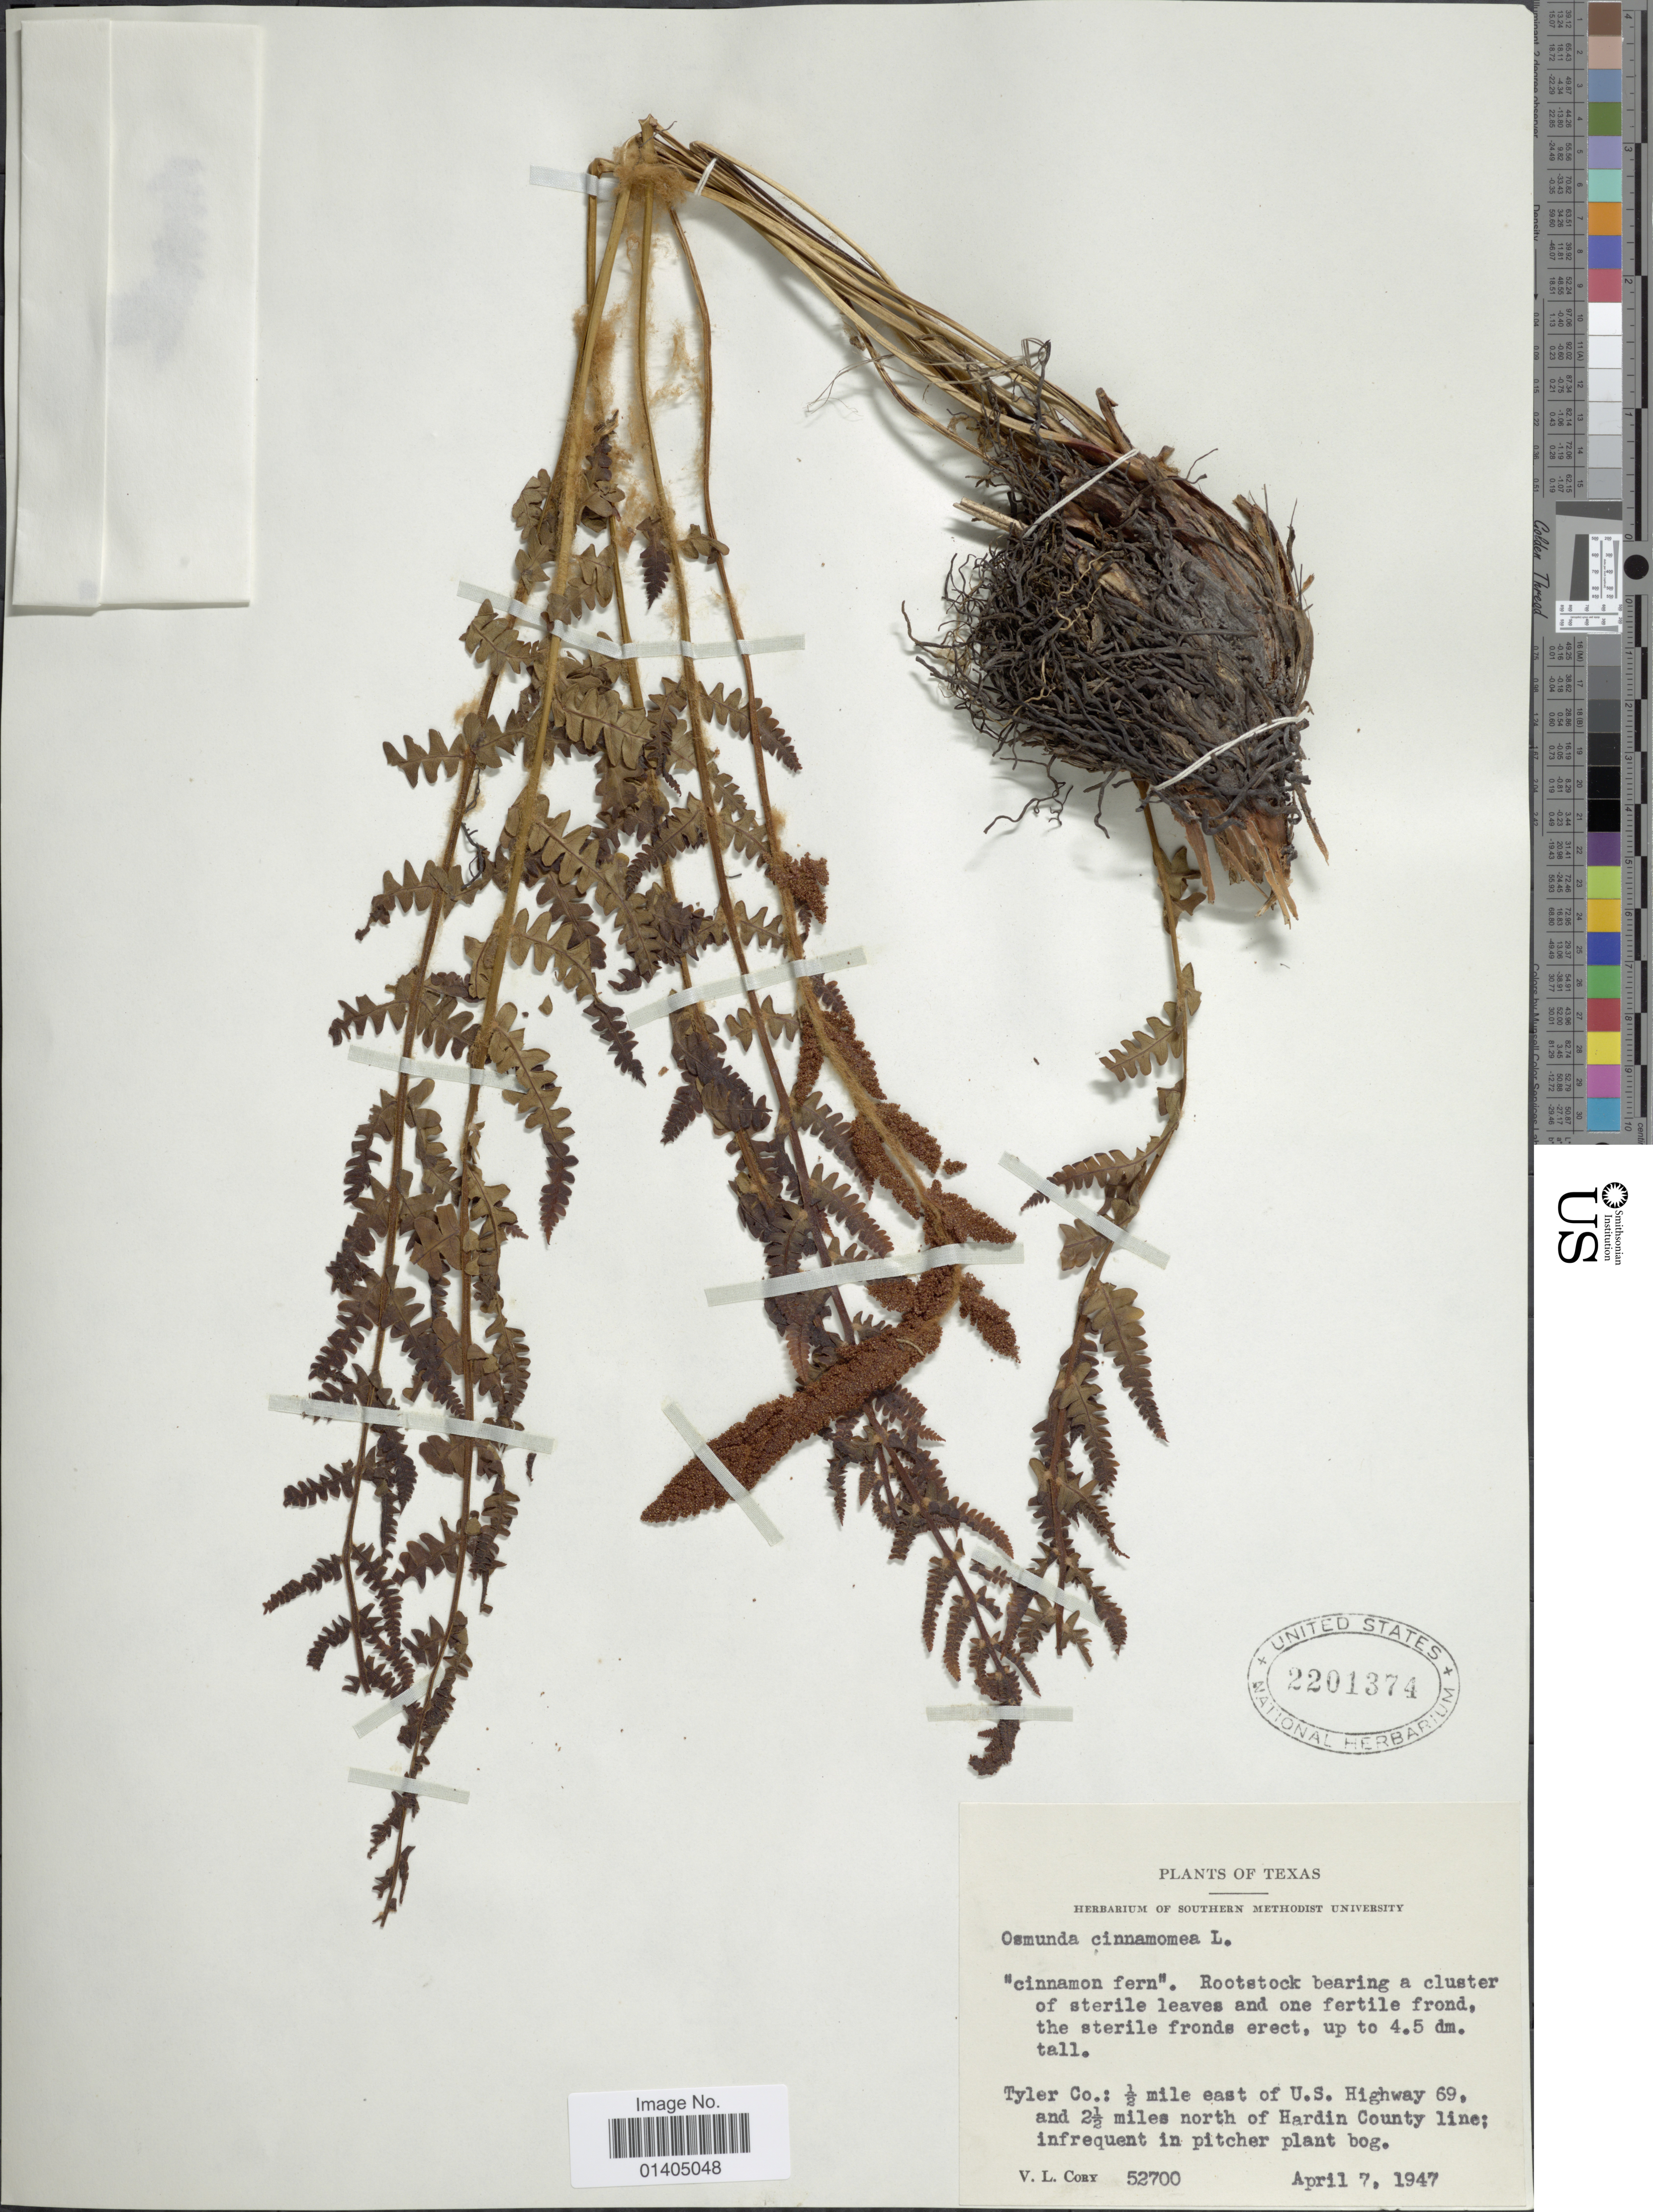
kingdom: Plantae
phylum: Tracheophyta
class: Polypodiopsida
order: Osmundales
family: Osmundaceae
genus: Osmundastrum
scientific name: Osmundastrum cinnamomeum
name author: (L.) C. Presl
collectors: V. Cory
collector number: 52700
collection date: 1947-04-07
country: United States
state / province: Texas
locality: Tyler Co.: ½ mile east of U.S. Highway 69, and 2½ miles north of Hardin County line; in frequent in pitcher plant bog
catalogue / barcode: US 2201374